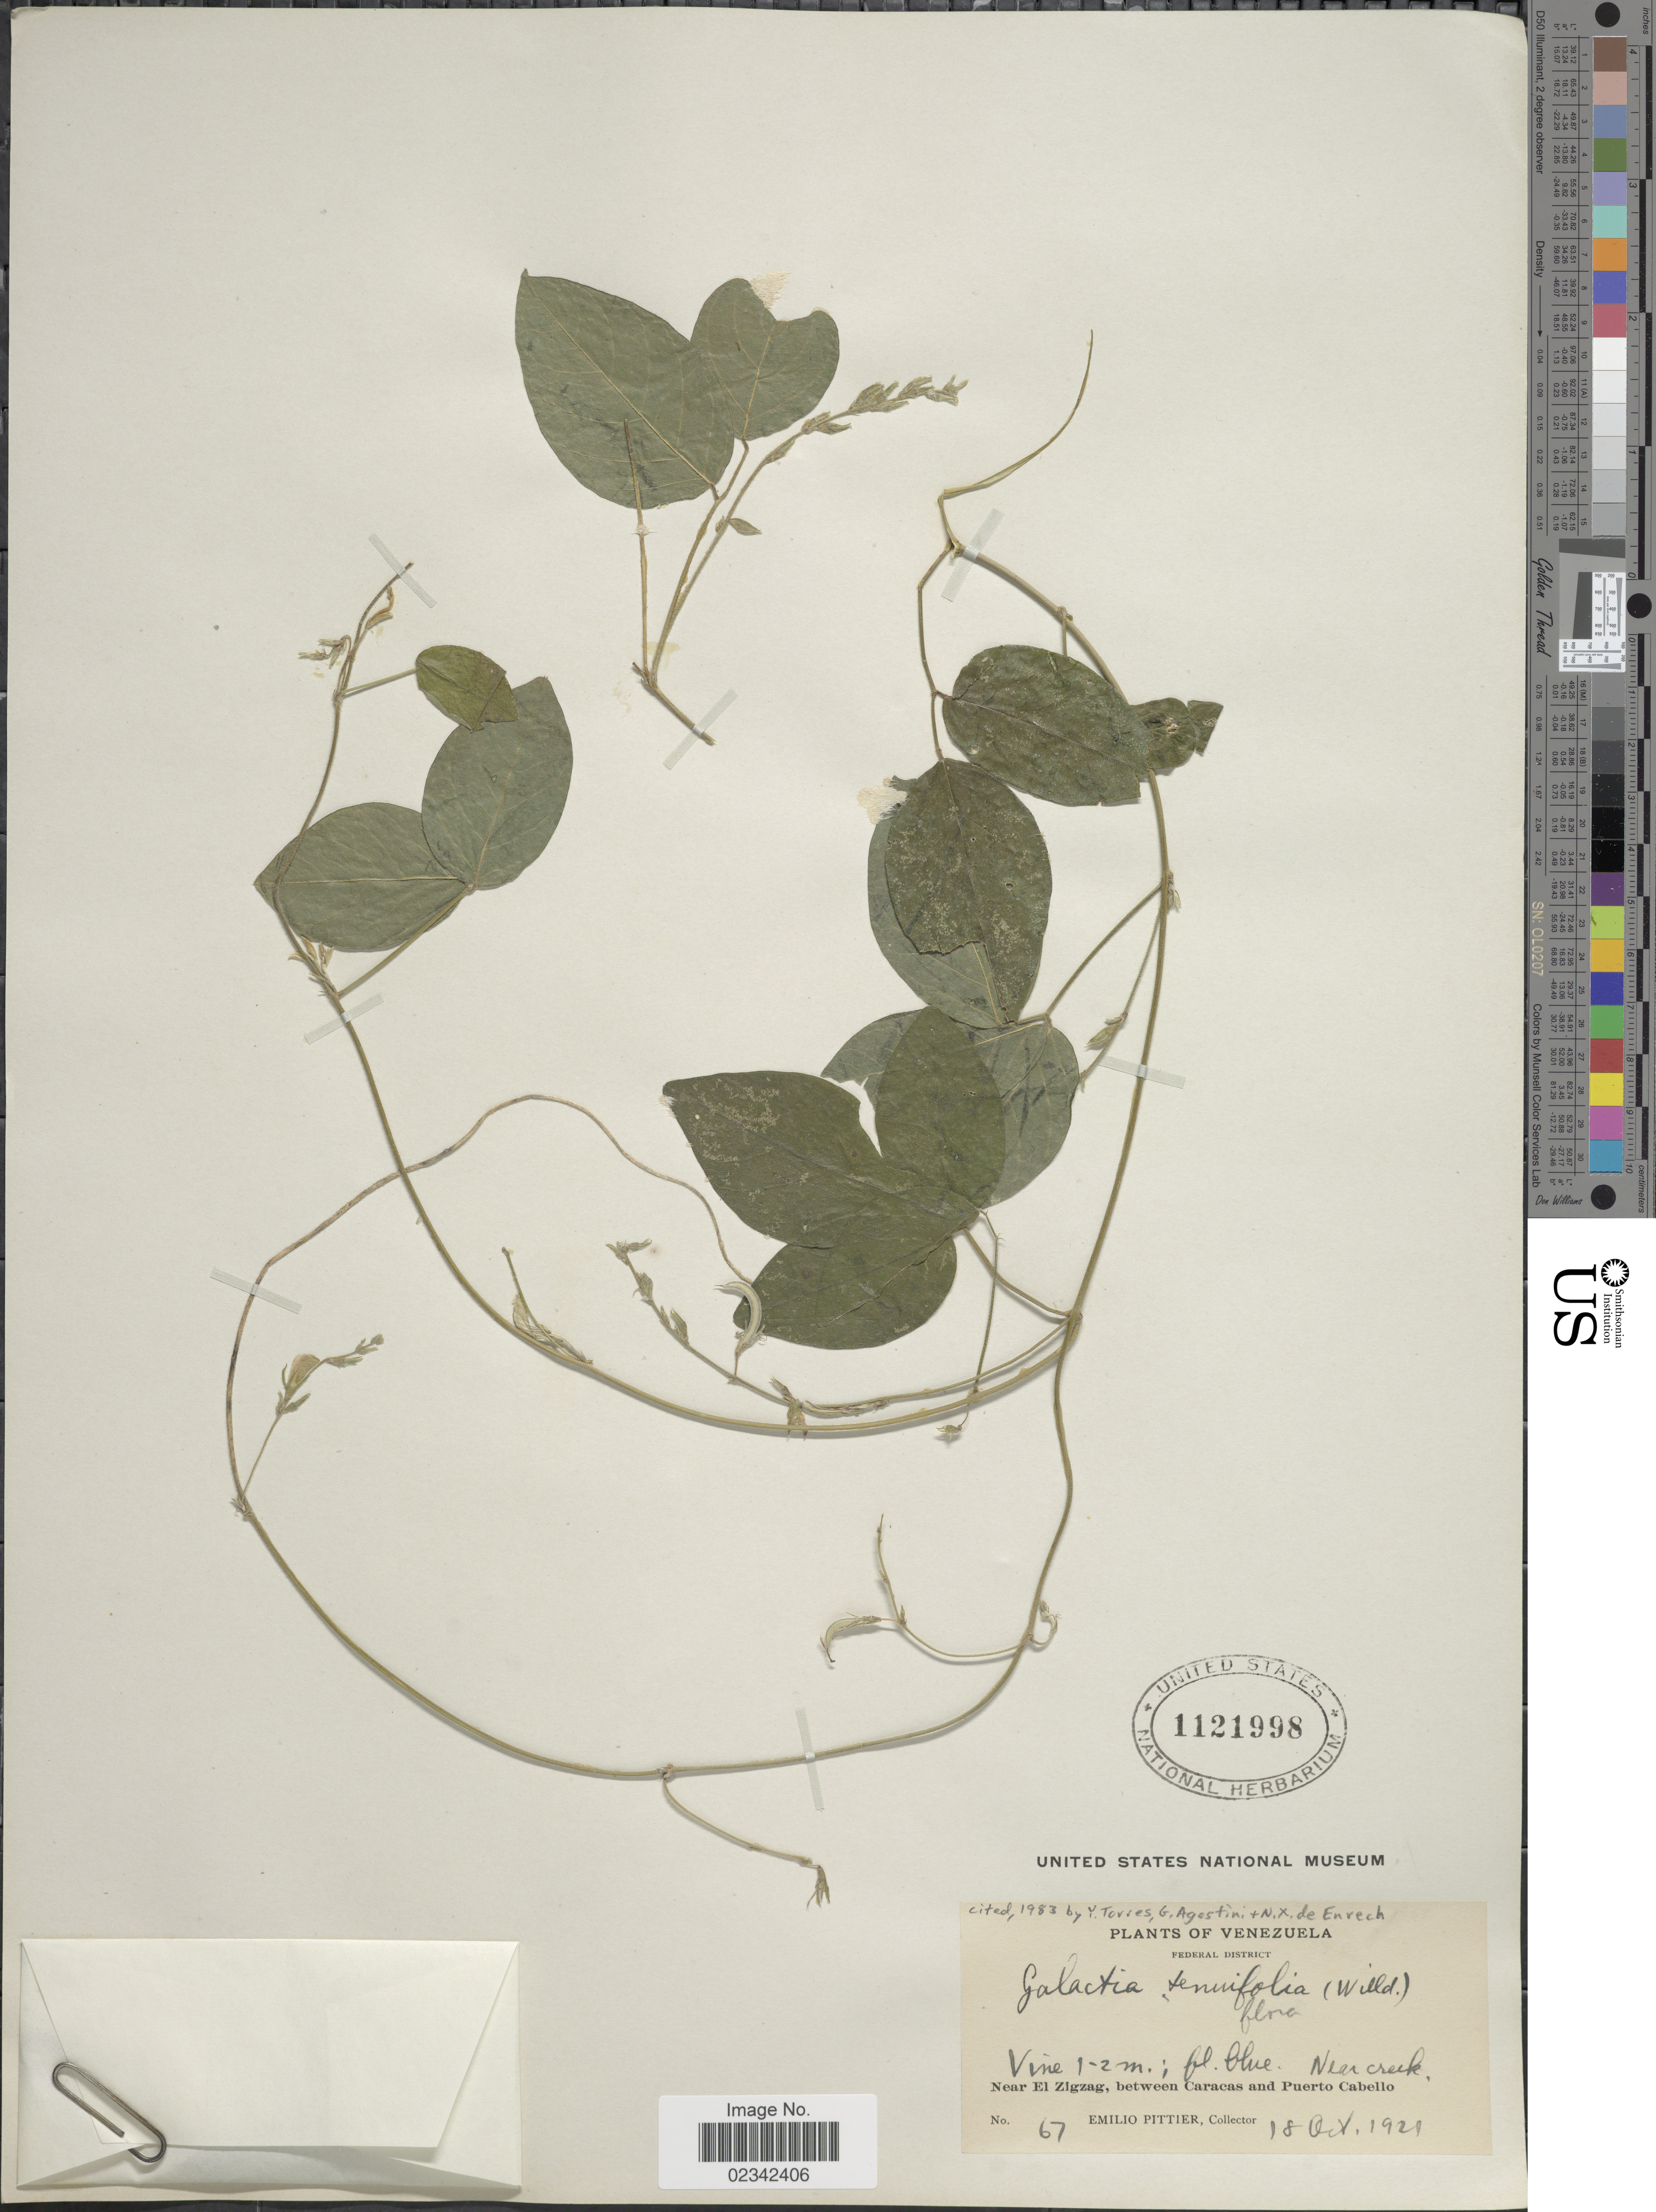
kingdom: Plantae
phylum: Tracheophyta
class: Magnoliopsida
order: Fabales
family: Fabaceae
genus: Galactia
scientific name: Galactia striata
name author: (Jacq.) Urb.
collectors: E. Pittier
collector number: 67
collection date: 1921-10-18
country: Venezuela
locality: Federal District, near creek, near El Zigzag, between Caracas and Puerto Cabello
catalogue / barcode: US 1121998